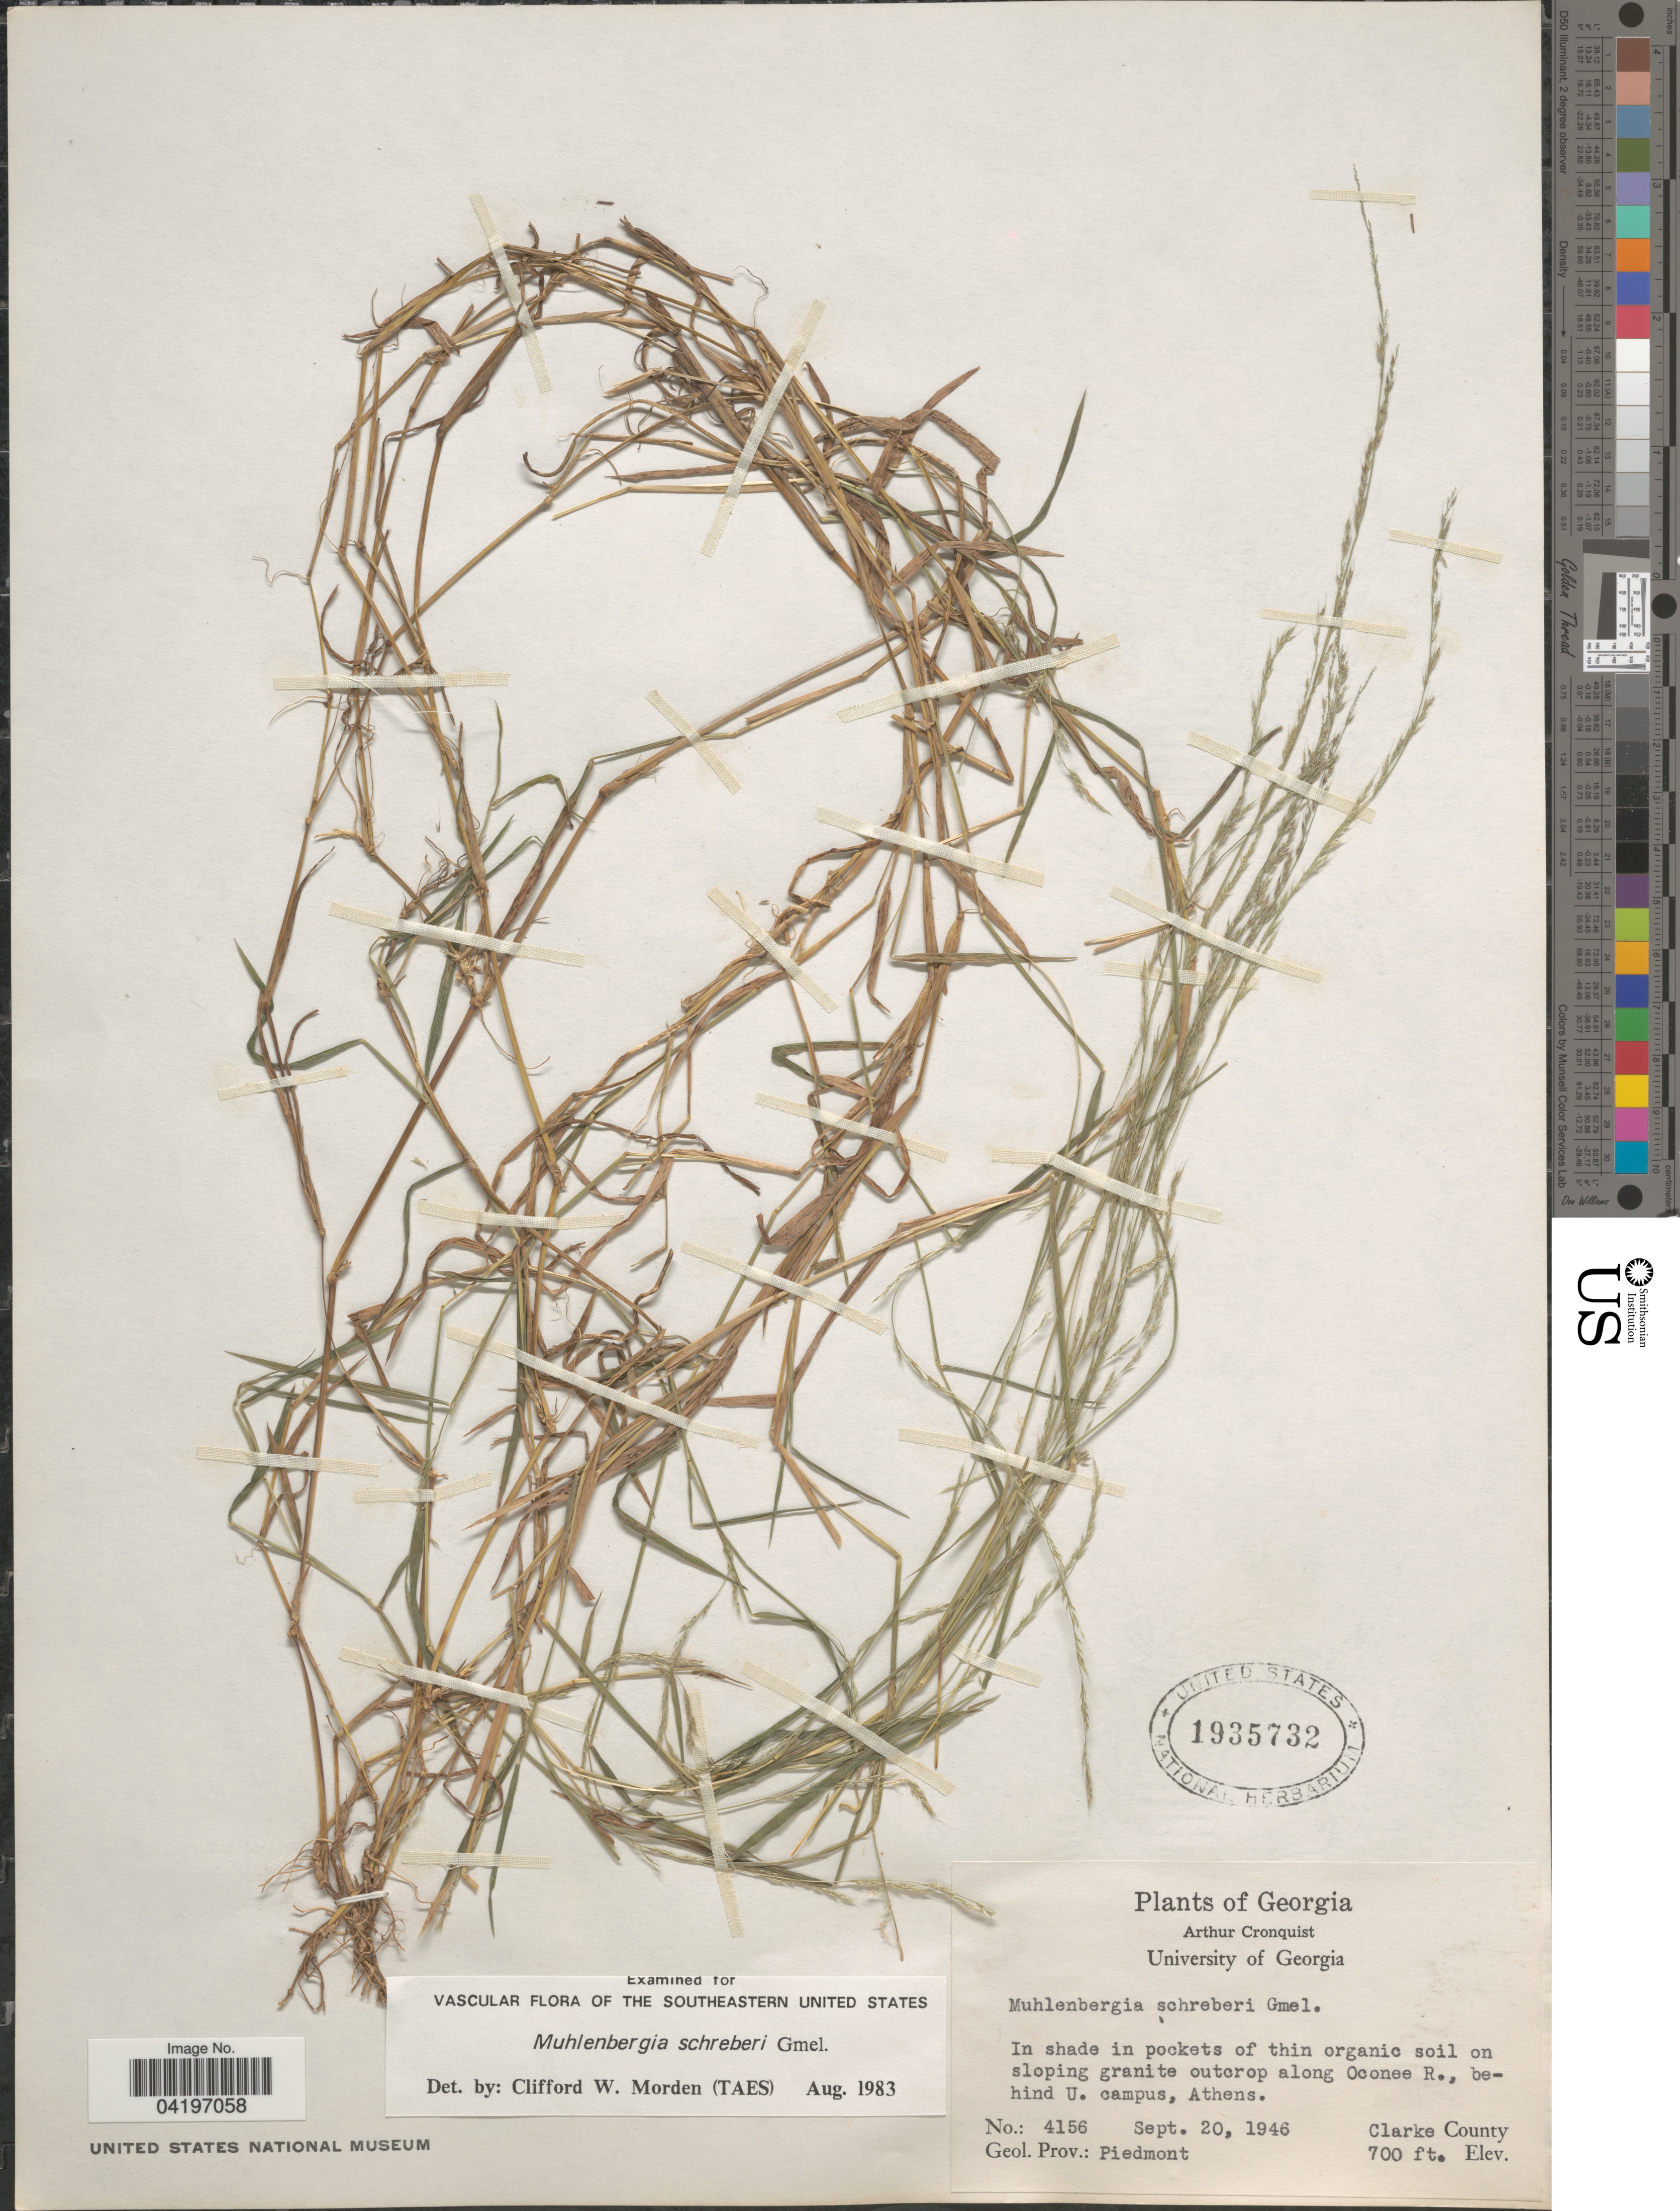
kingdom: Plantae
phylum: Tracheophyta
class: Liliopsida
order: Poales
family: Poaceae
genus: Muhlenbergia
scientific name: Muhlenbergia schreberi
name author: J.F. Gmel.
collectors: A. J. Cronquist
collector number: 4156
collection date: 1946-09-20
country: United States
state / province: Georgia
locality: Along Oconee R., behind U. campus, Athens. Clarke County. Geol. Prov.: Piedmont.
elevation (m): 213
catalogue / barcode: US 1935732